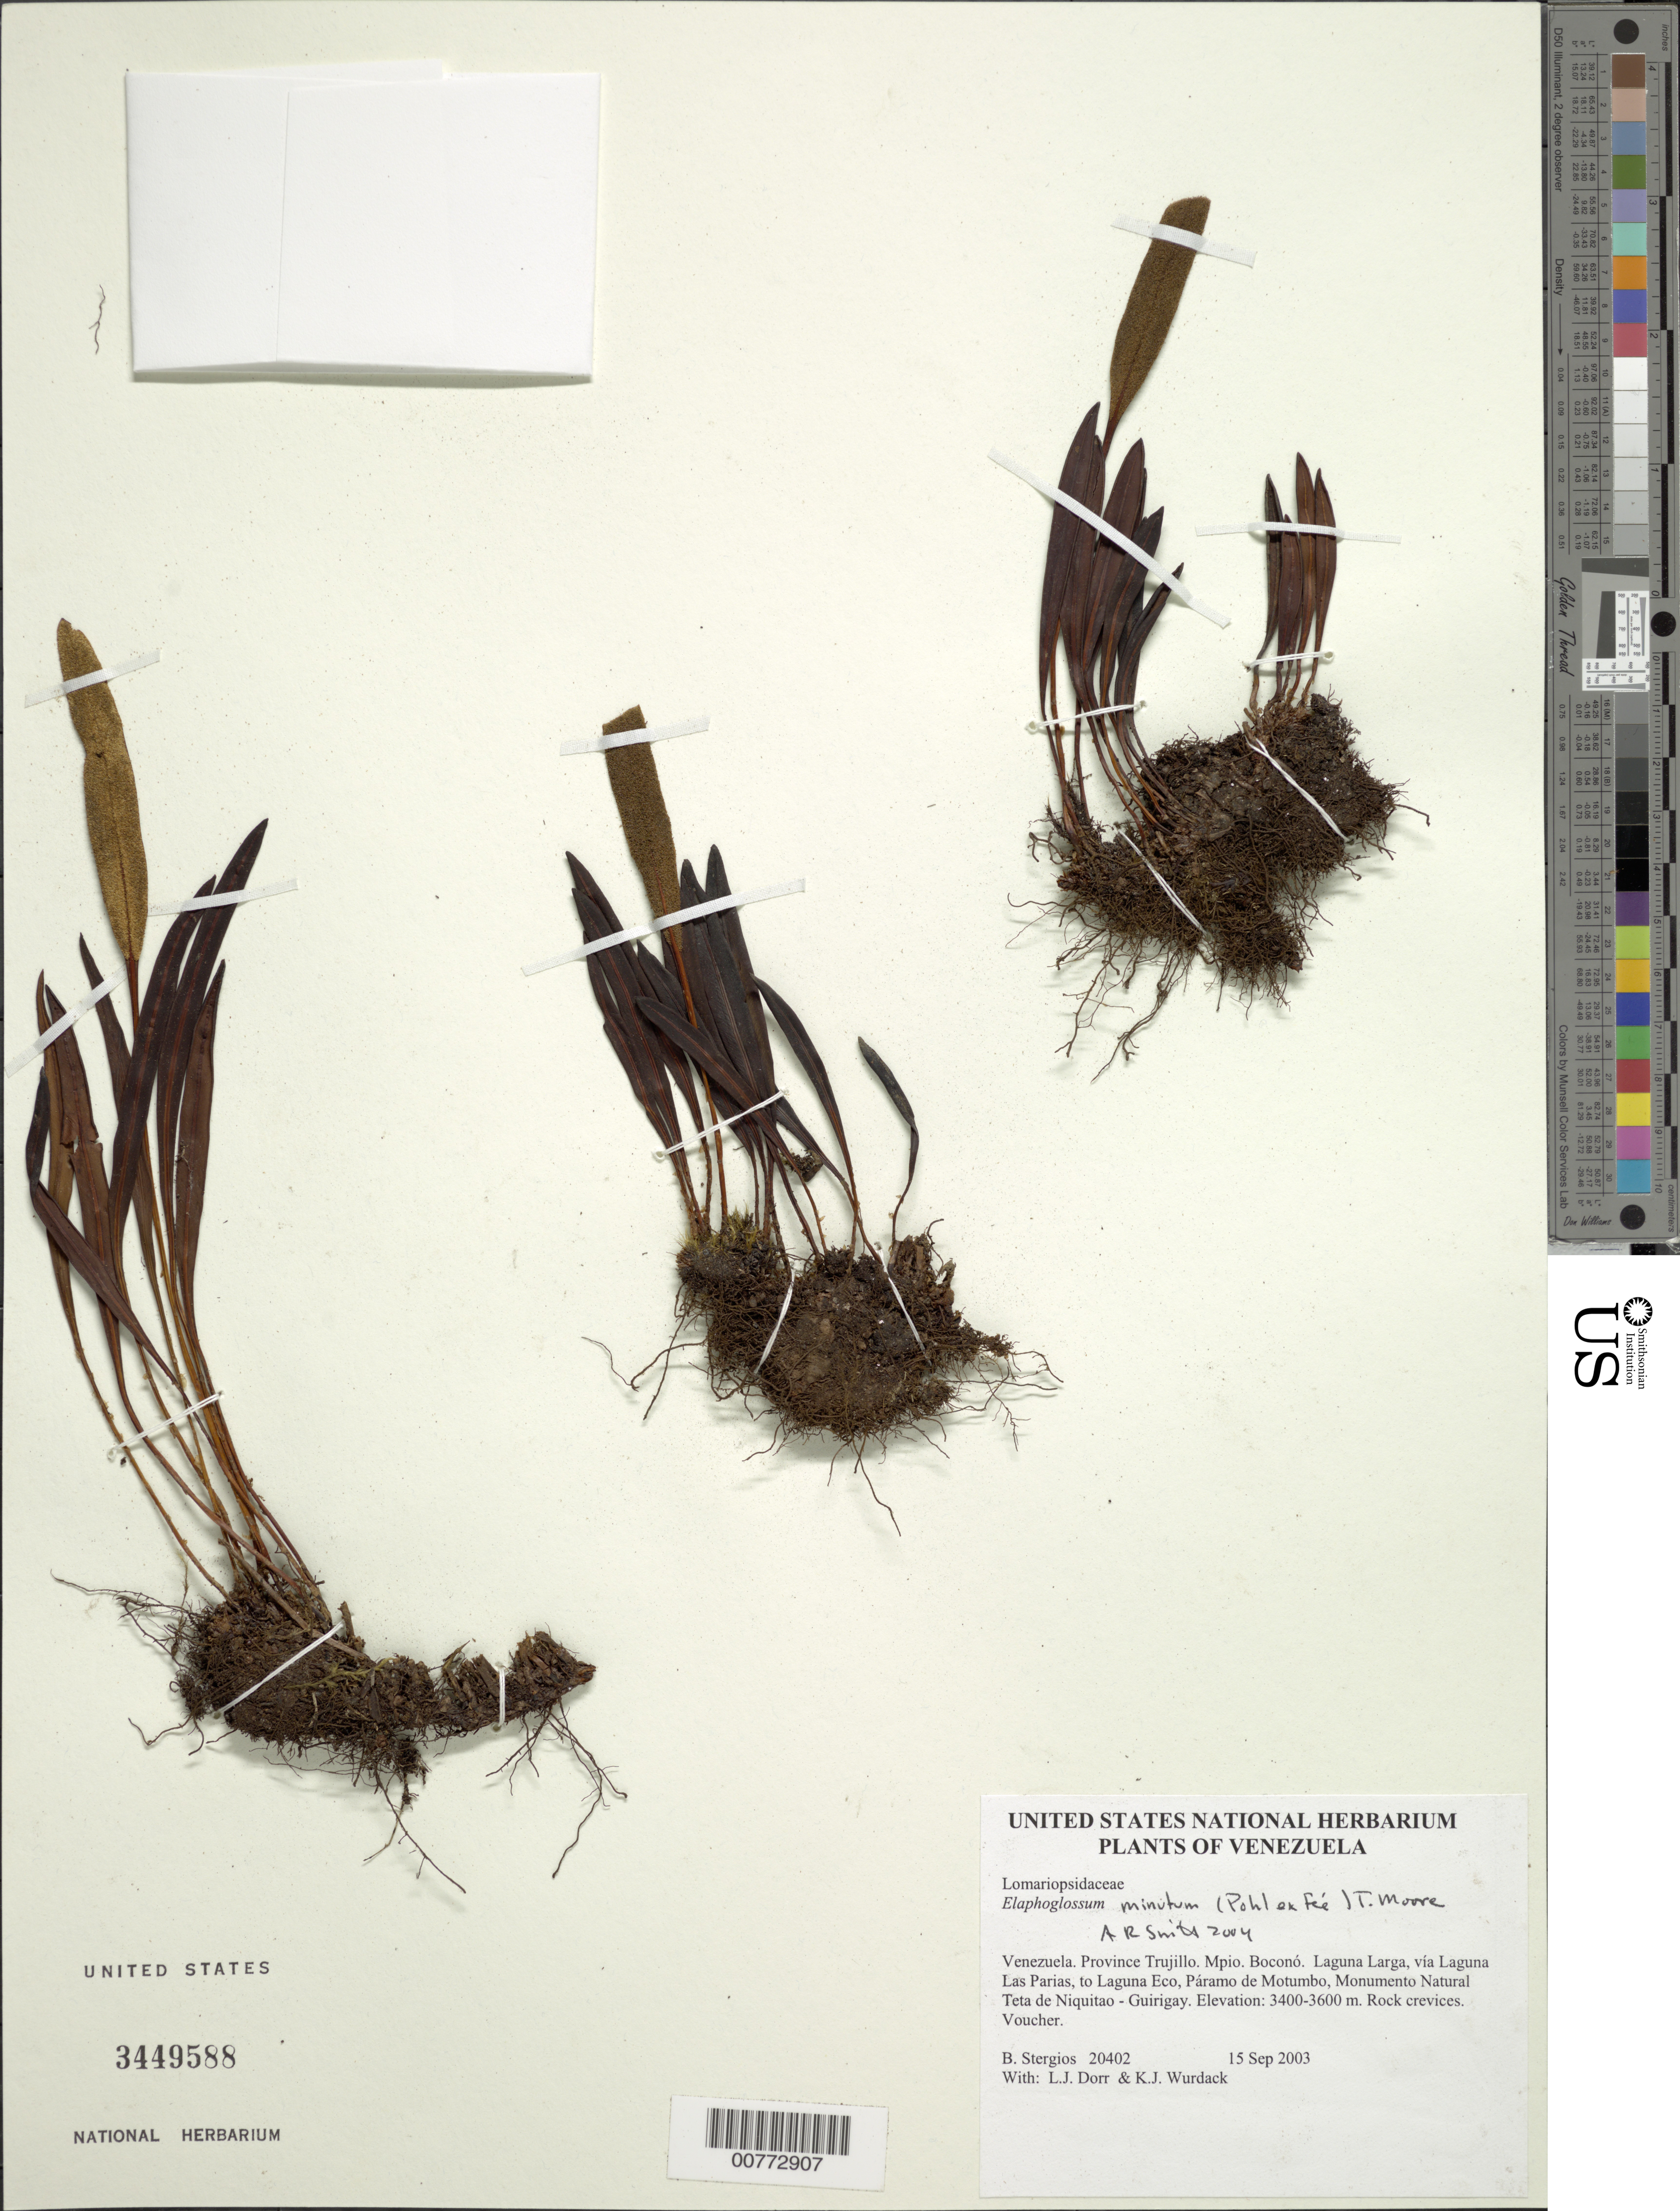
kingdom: Plantae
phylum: Tracheophyta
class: Polypodiopsida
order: Polypodiales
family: Dryopteridaceae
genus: Elaphoglossum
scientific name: Elaphoglossum minutum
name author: (Pohl ex Fée) T. Moore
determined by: Smith, Alan R., (UC)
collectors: B. G. Stergios, L. J. Dorr & K. Wurdack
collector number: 20402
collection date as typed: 15 Sep 2003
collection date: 2003-09-15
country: Venezuela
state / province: Trujillo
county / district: Boconó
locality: Laguna Larga, vía Laguna Las Parias, to Laguna Eco, Páramo de Motumbo, Monumento Natural Teta de Niquitao - Guirigay.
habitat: Rock crevices.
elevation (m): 3400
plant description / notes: PORT, US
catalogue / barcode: US 3449588